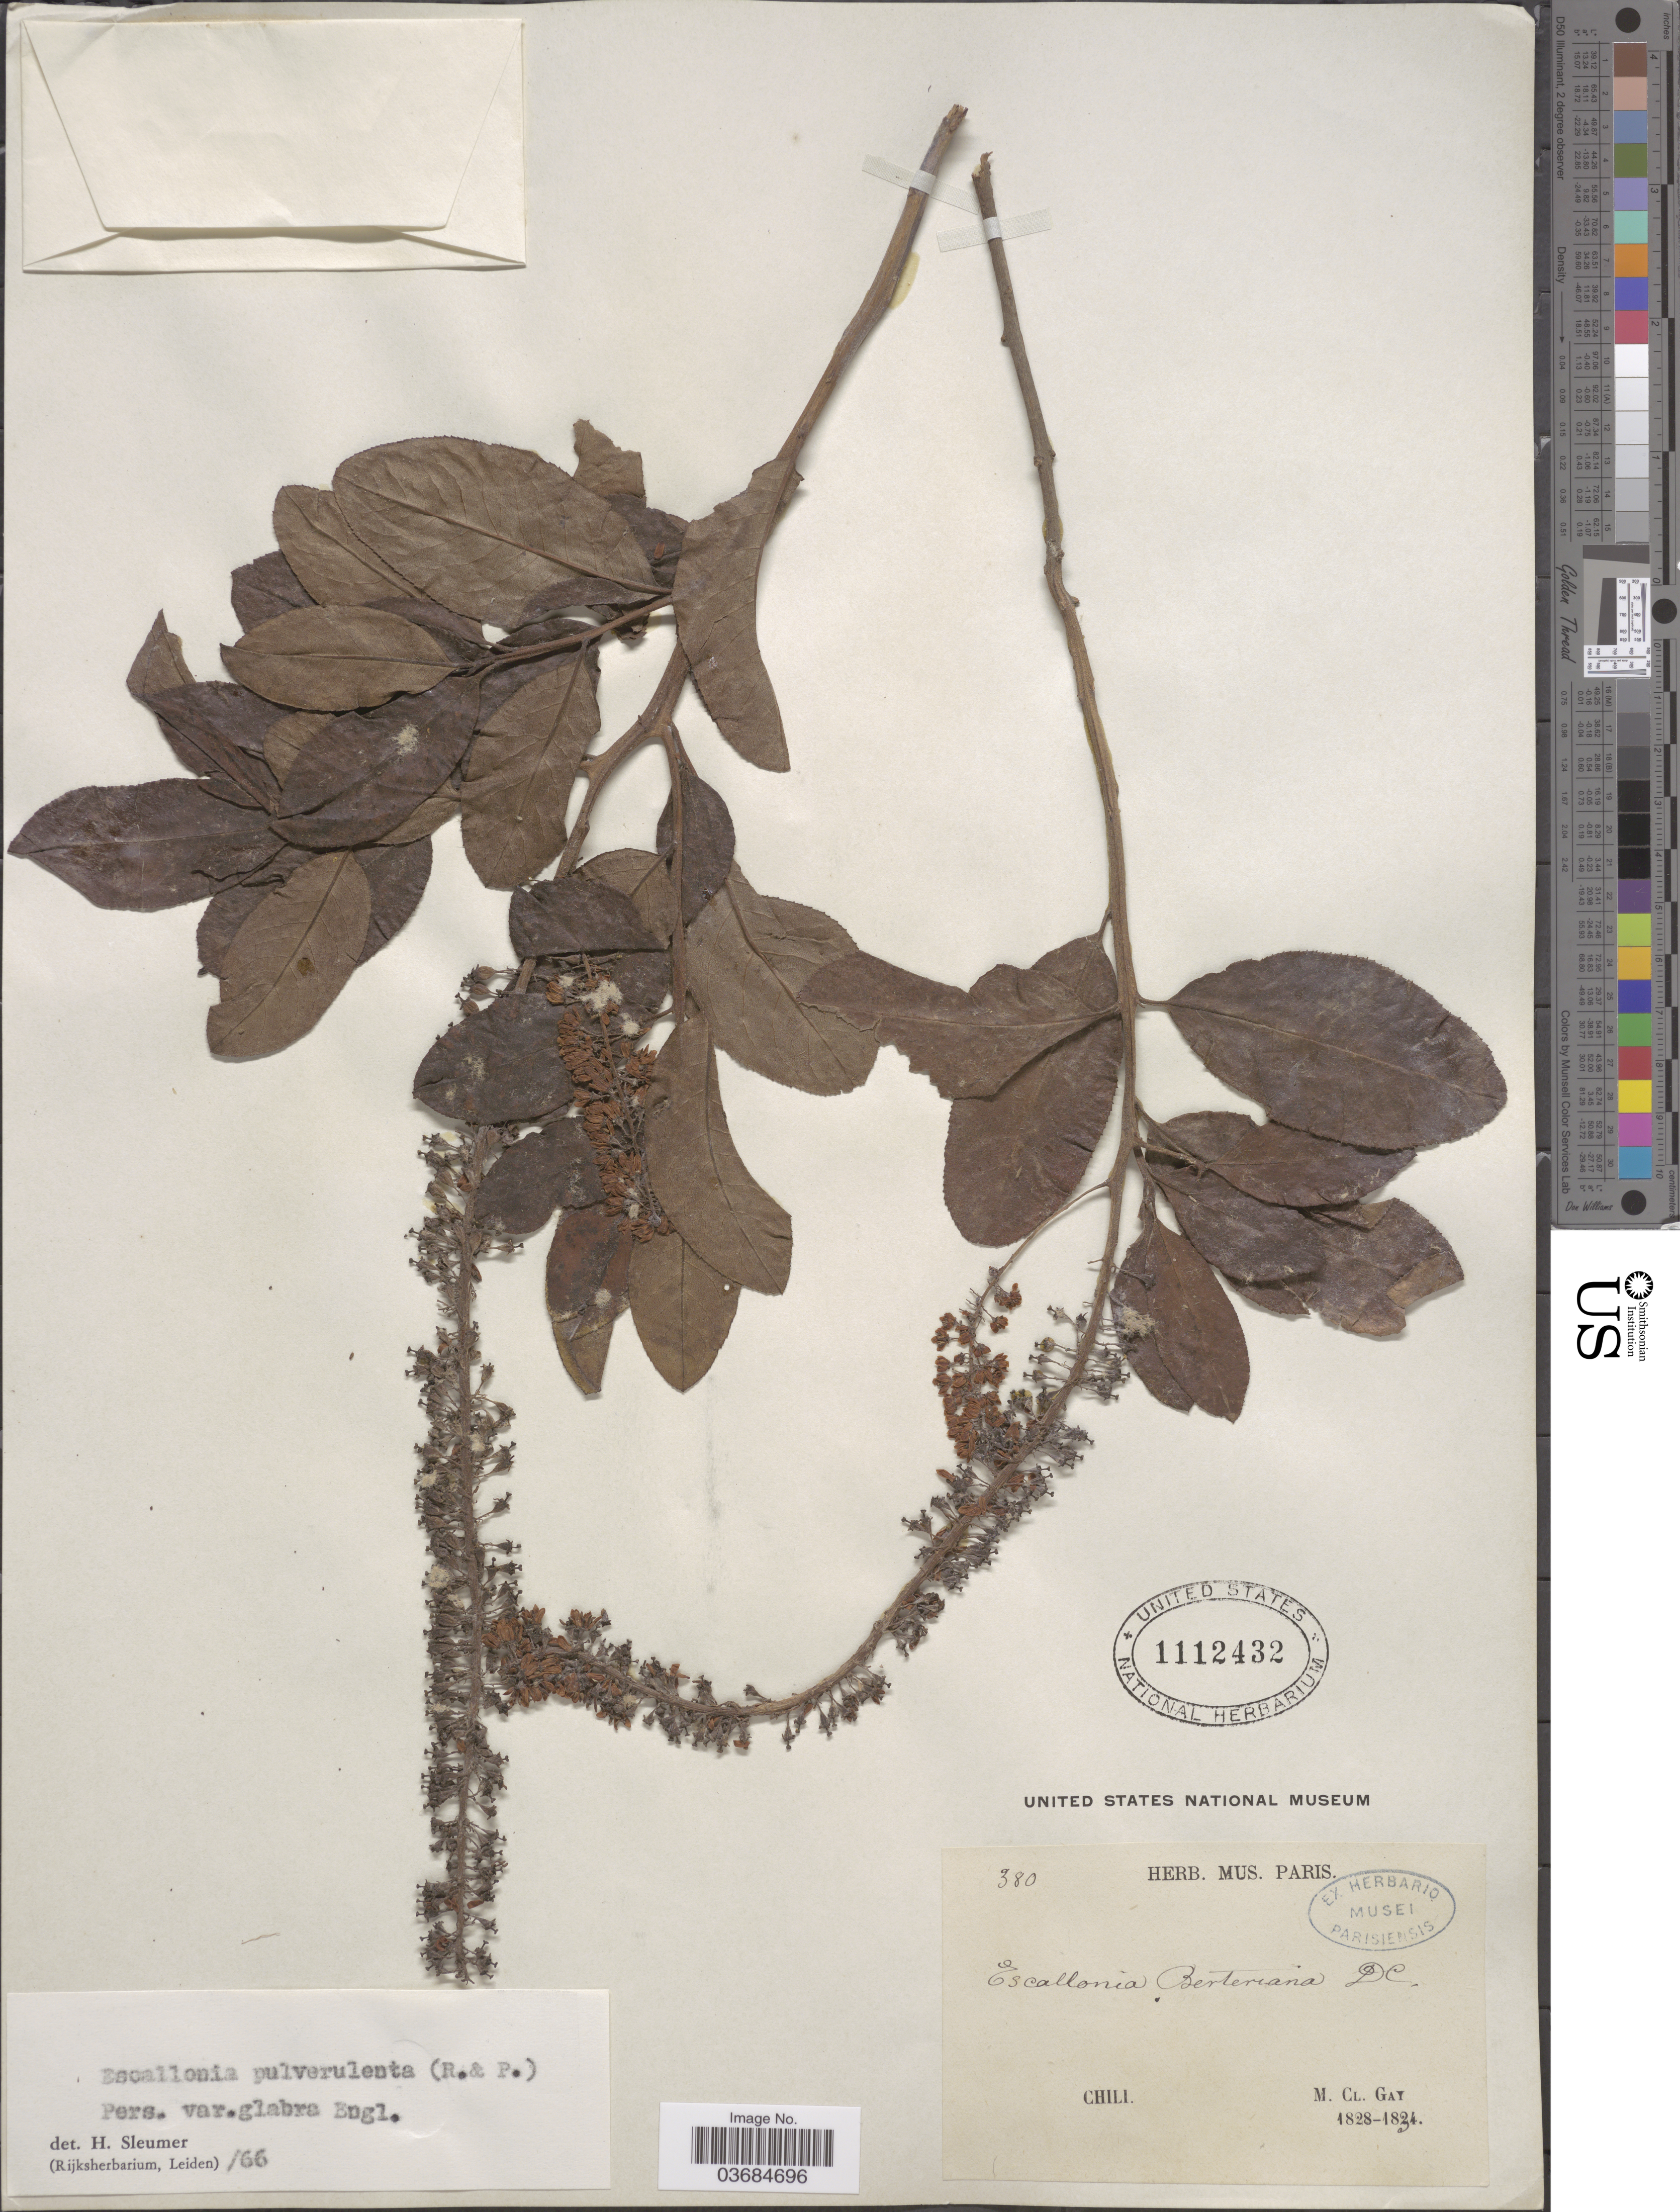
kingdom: Plantae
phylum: Tracheophyta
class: Magnoliopsida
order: Escalloniales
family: Escalloniaceae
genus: Escallonia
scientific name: Escallonia pulverulenta var. glabra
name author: Engl.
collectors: M. Gay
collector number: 380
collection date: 1828/1834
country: Chile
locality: Chili.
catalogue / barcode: US 1112432